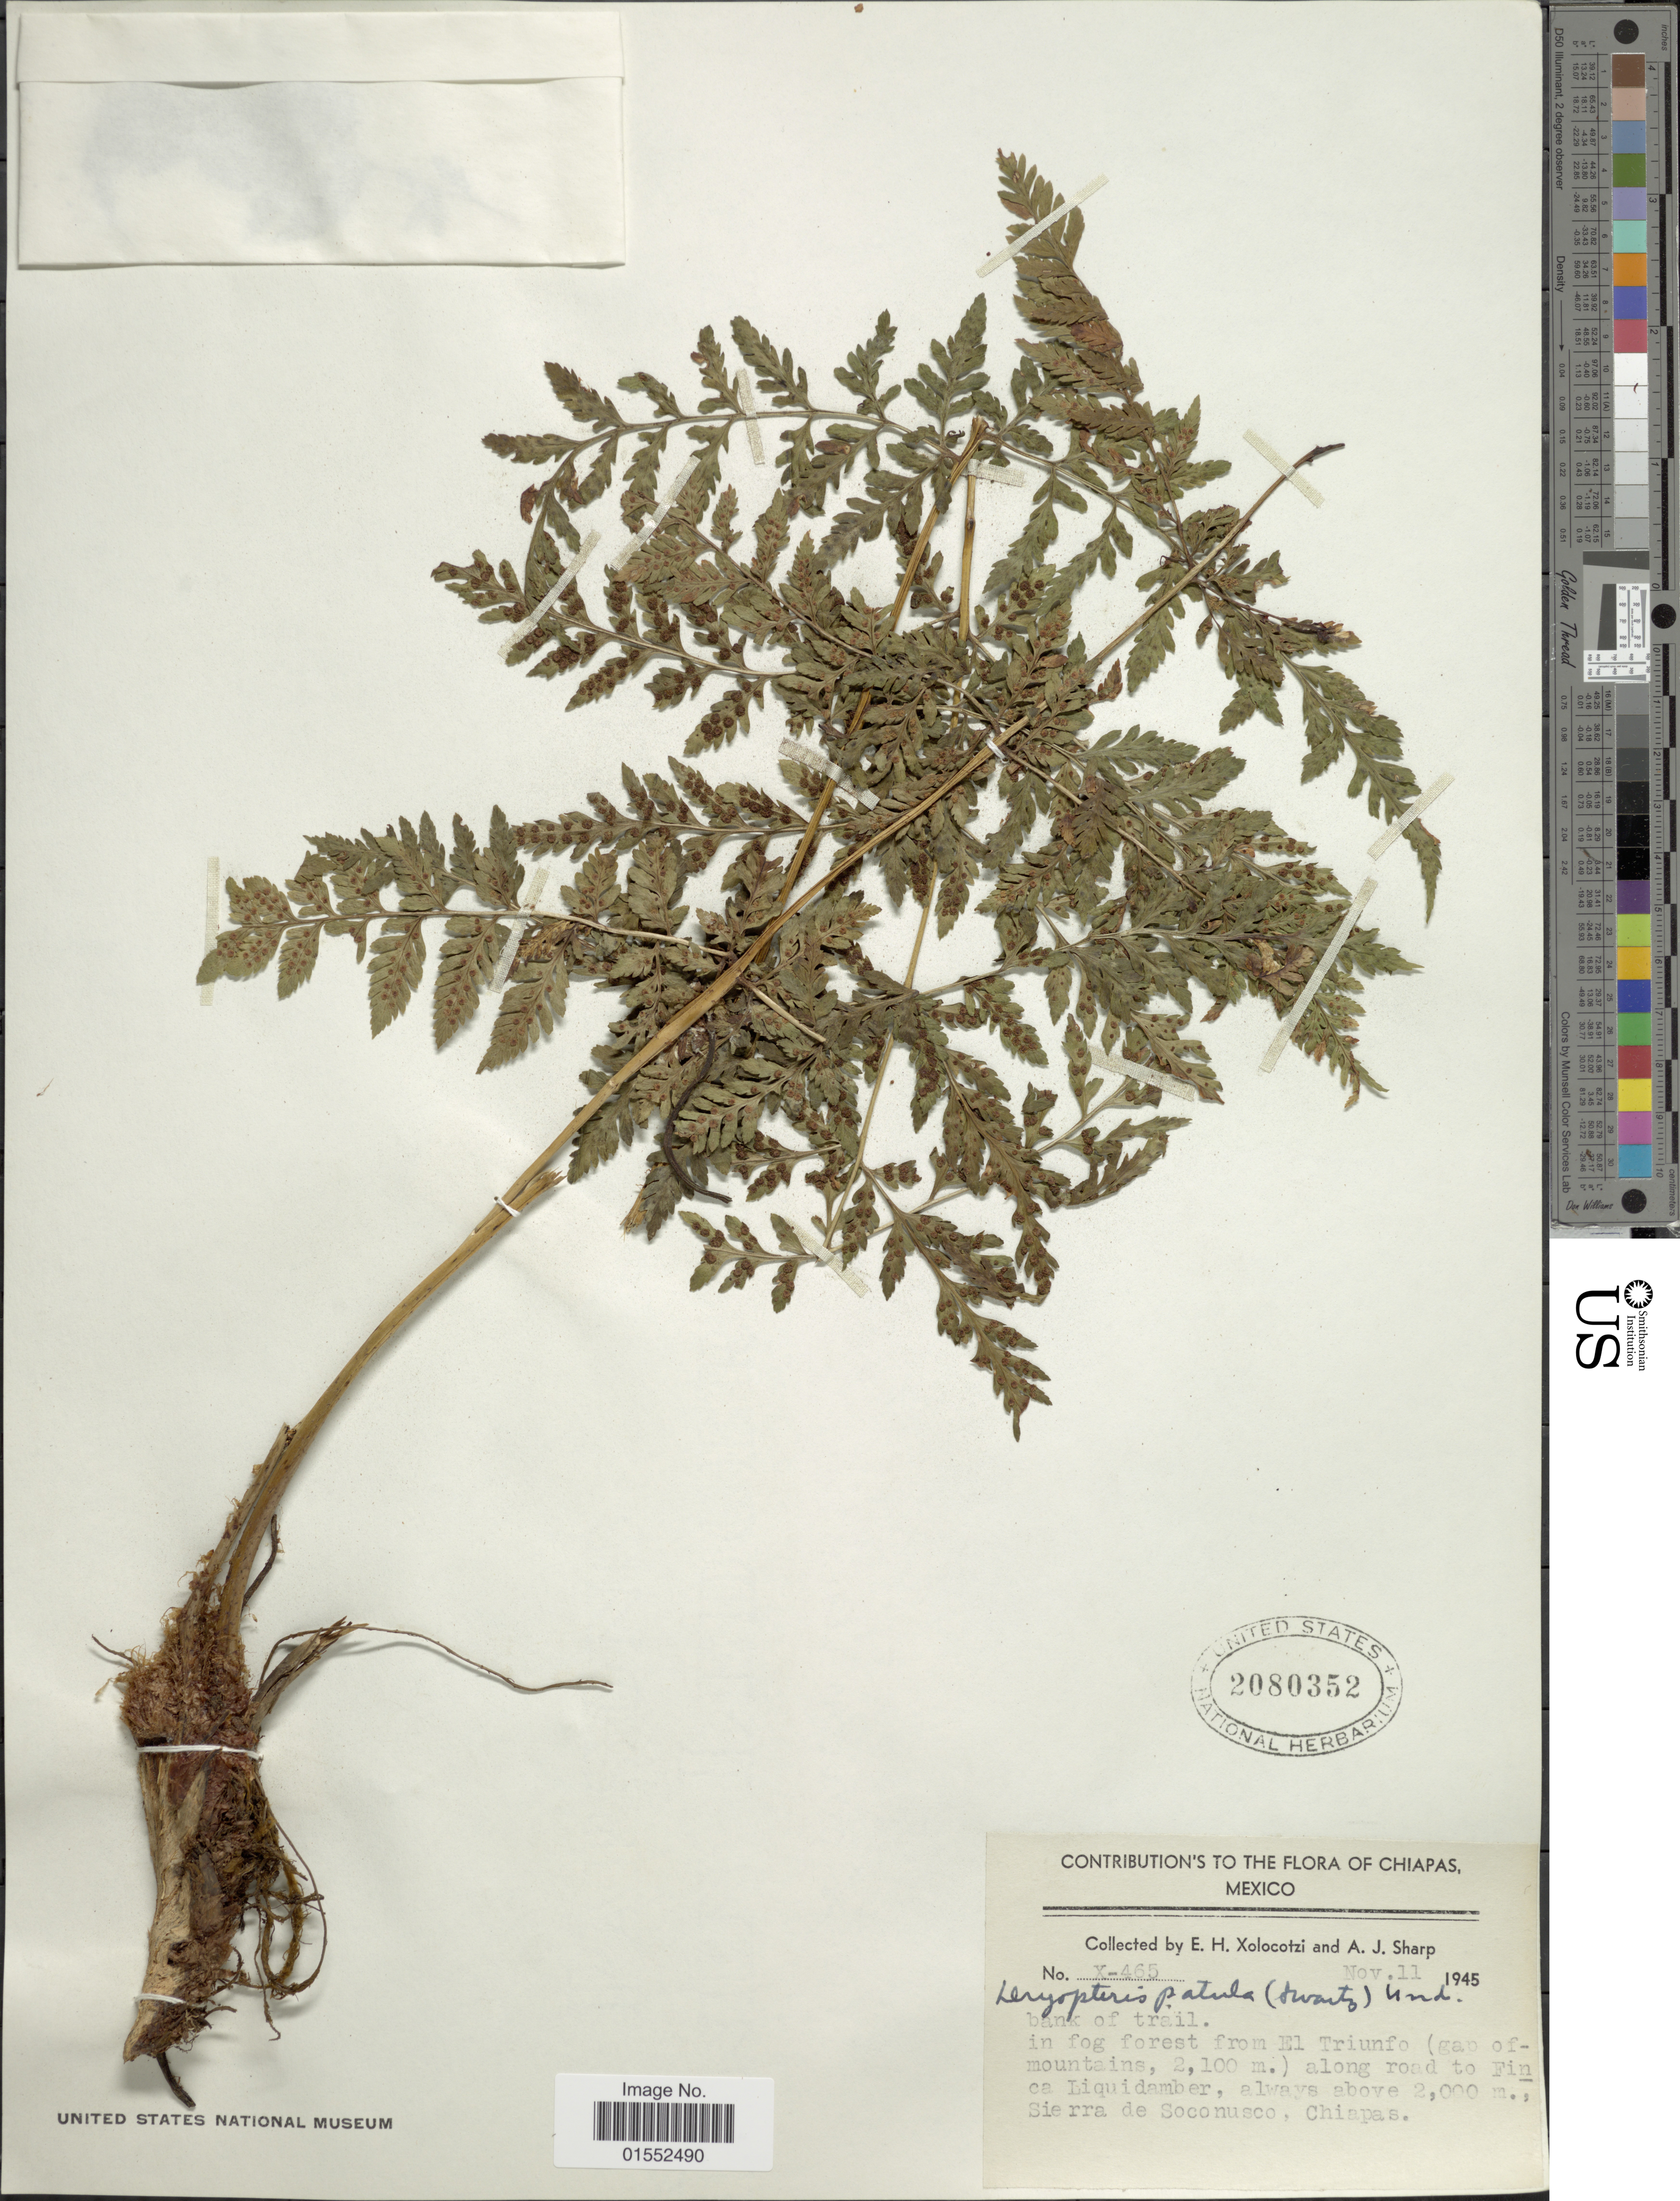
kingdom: Plantae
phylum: Tracheophyta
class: Polypodiopsida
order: Polypodiales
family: Dryopteridaceae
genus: Dryopteris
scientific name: Dryopteris patula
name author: (Sw.) Underw.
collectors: E. Xolocotz & A. J. Sharp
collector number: X-465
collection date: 1945-11-11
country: Mexico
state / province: Chiapas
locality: Bank of Trail. In fog forest from El Triunfo (gap of mountains) along road to Finca Liquidamber. Sierra de Soconusco, Chiapas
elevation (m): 2000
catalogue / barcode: US 2080352